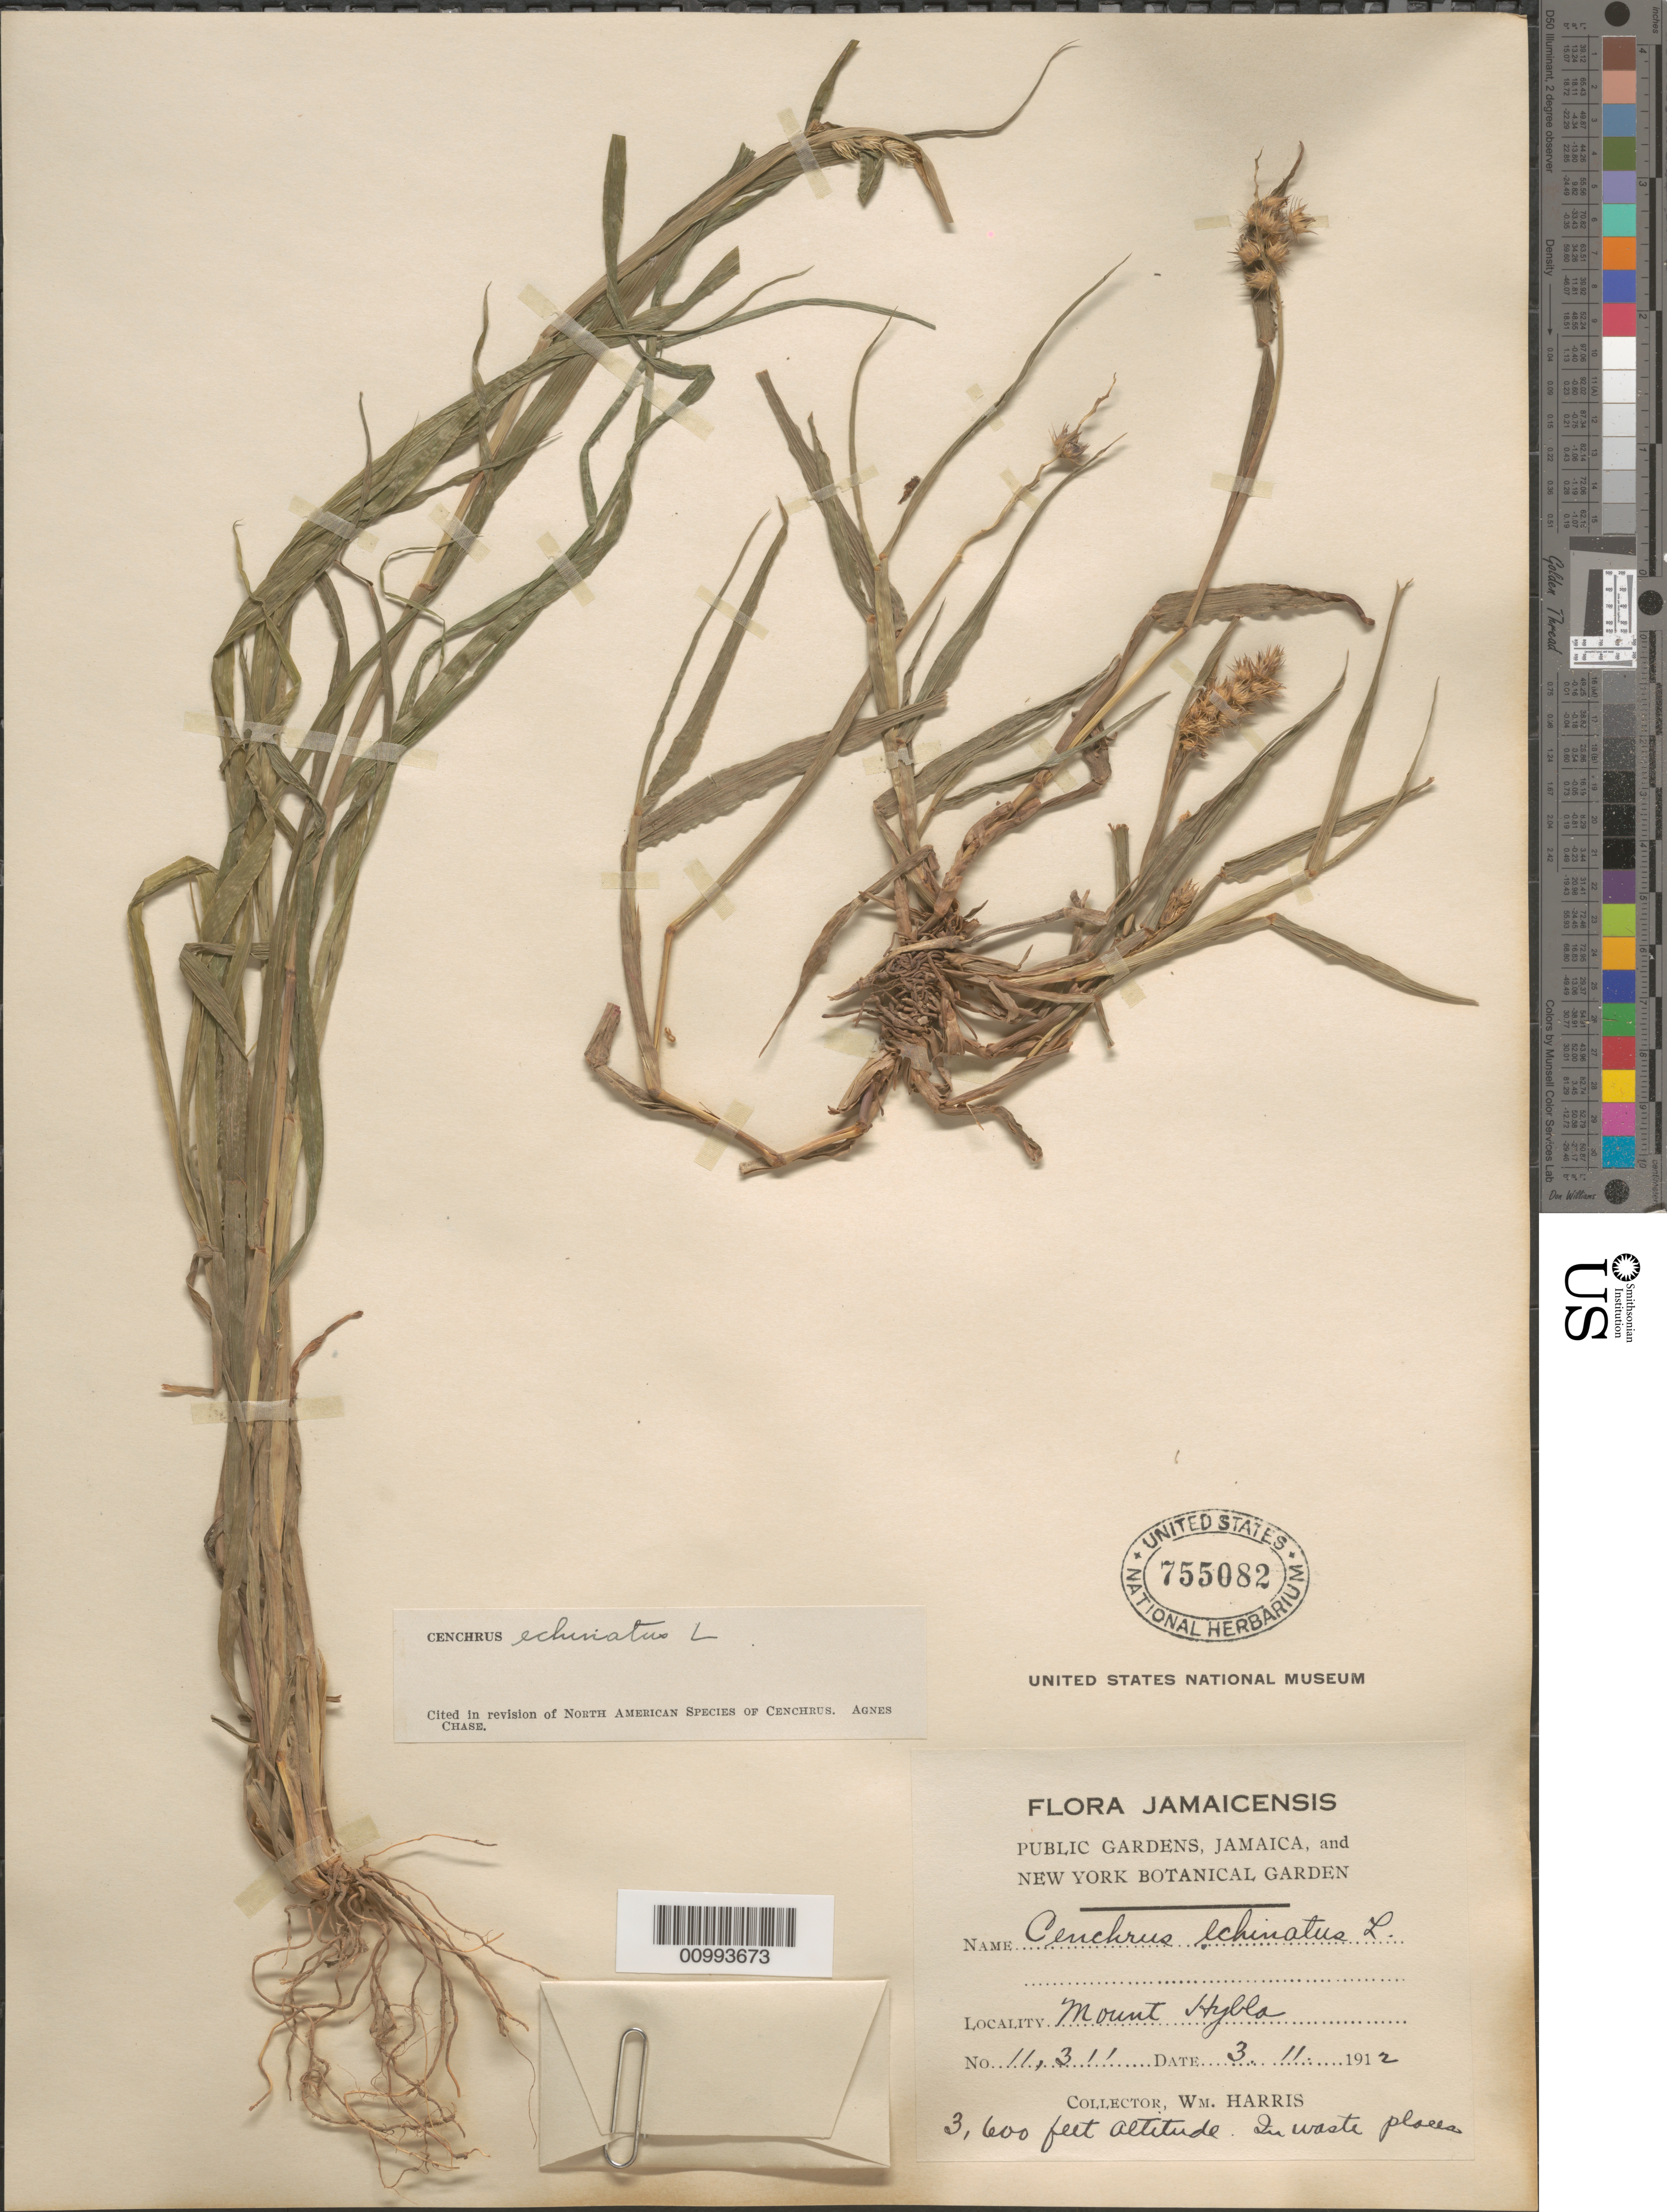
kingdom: Plantae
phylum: Tracheophyta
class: Liliopsida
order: Poales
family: Poaceae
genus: Cenchrus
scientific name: Cenchrus echinatus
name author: L.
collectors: W. H. Harris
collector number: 11311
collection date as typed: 11 Mar 1912 or 03 Nov 1912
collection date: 1912-03-11 or 1912-11-03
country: Jamaica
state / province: St. George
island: Jamaica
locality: Mount Hybla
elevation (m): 1097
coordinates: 0 N, 0 E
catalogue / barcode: US 755082